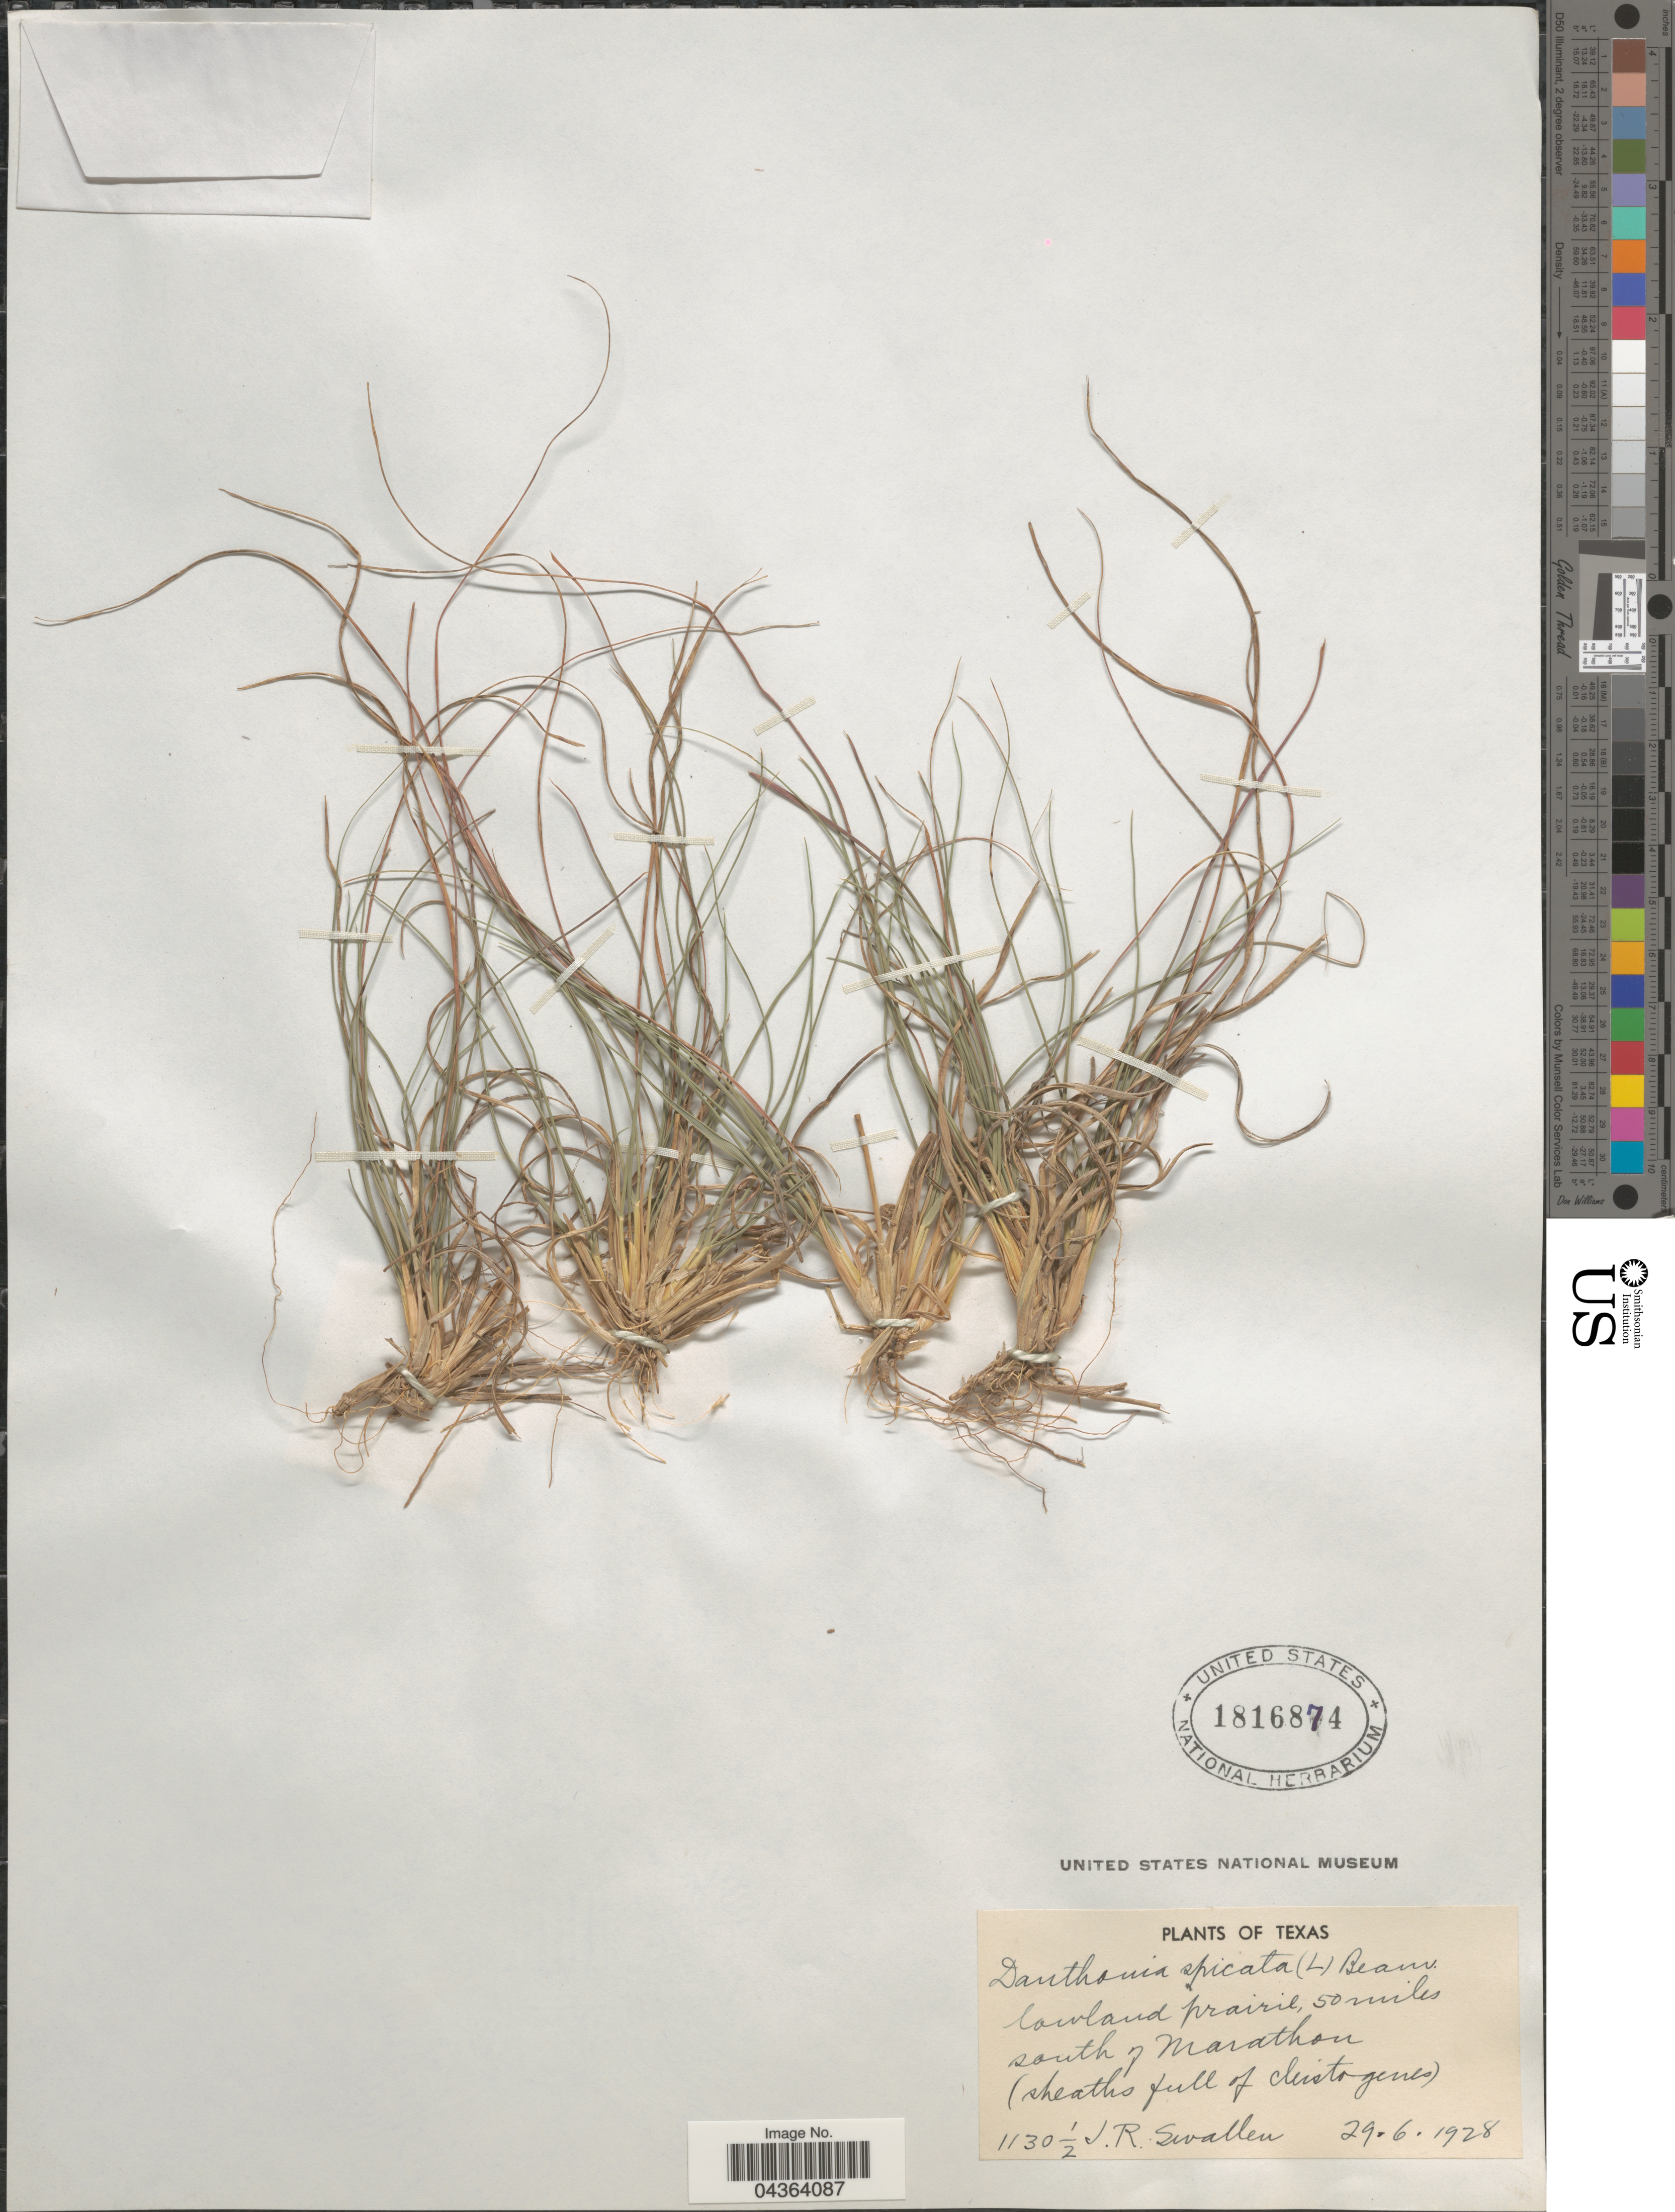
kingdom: Plantae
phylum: Tracheophyta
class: Liliopsida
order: Poales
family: Poaceae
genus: Danthonia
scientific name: Danthonia spicata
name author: (L.) P. Beauv. ex Roem. & Schult.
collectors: J. R. Swallen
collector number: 1130½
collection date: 1928-06-29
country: United States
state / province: Texas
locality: Lowland prairie, 50 miles south of Marathon.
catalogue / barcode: US 1816874